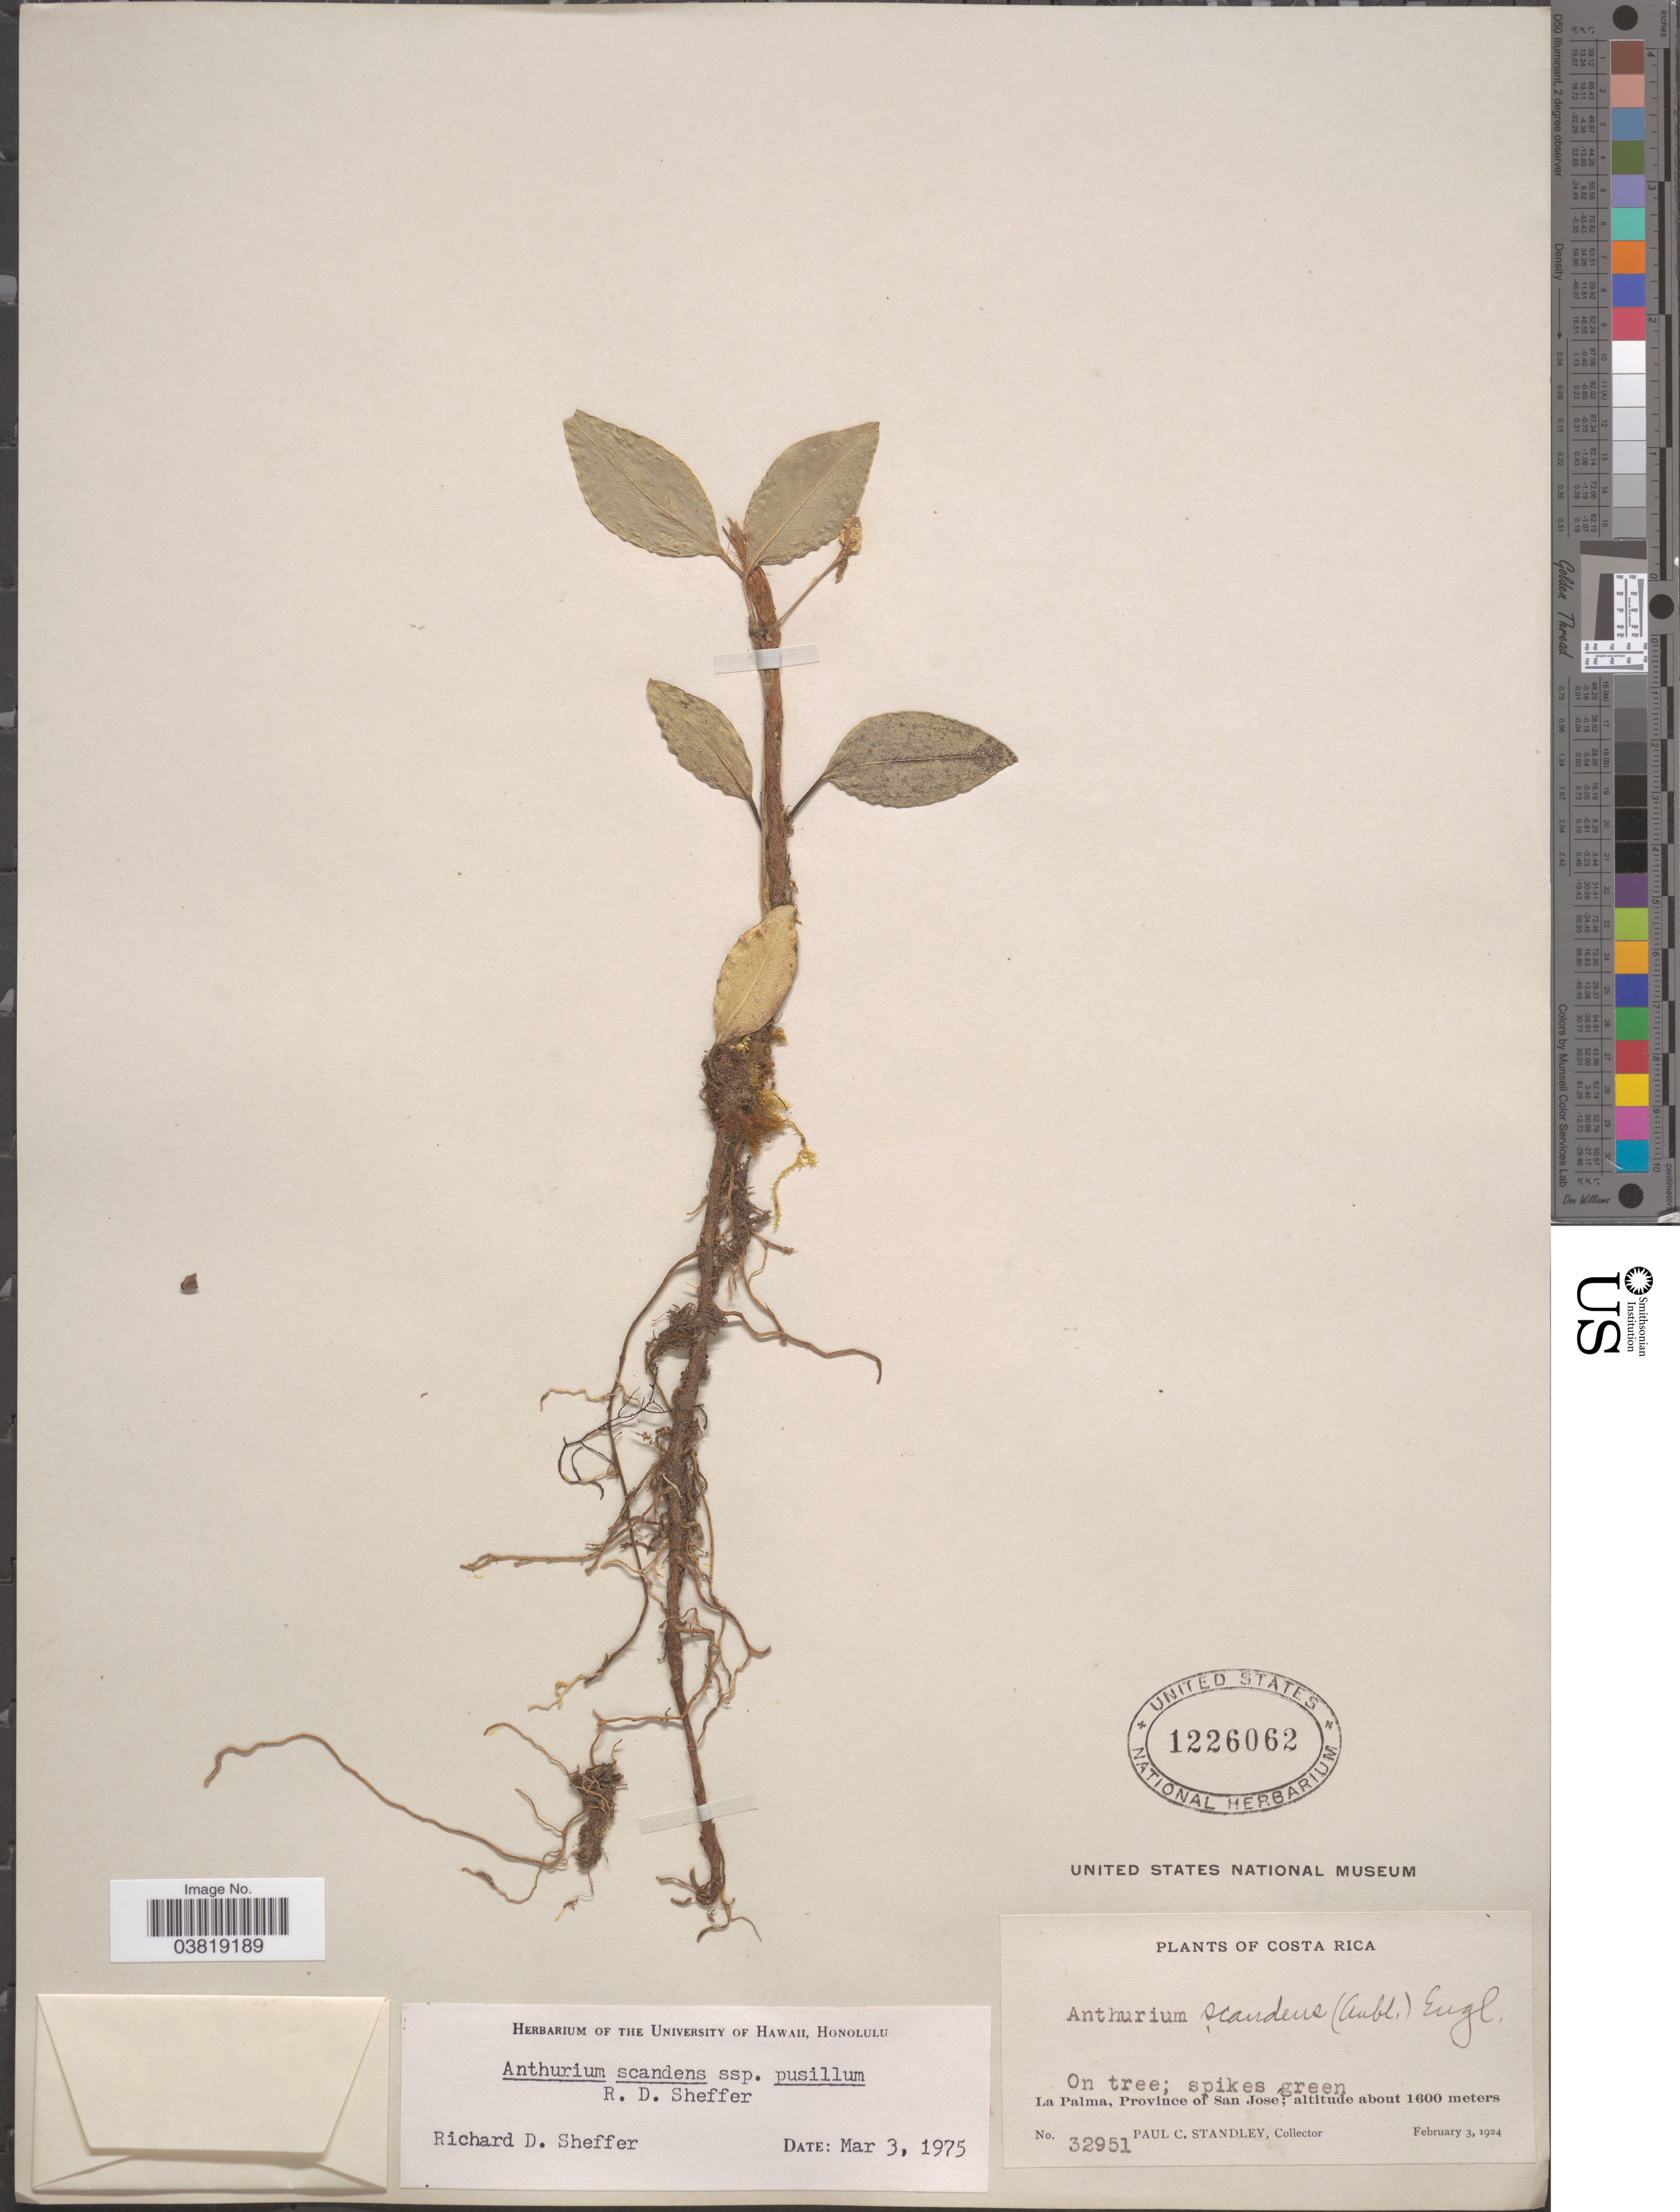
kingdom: Plantae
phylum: Tracheophyta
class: Liliopsida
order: Alismatales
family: Araceae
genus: Anthurium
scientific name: Anthurium scandens subsp. pusillum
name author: Sheffer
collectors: P. C. Standley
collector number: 32951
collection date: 1924-02-03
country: Costa Rica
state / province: San José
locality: La Palma.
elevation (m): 1600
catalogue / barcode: US 1226062